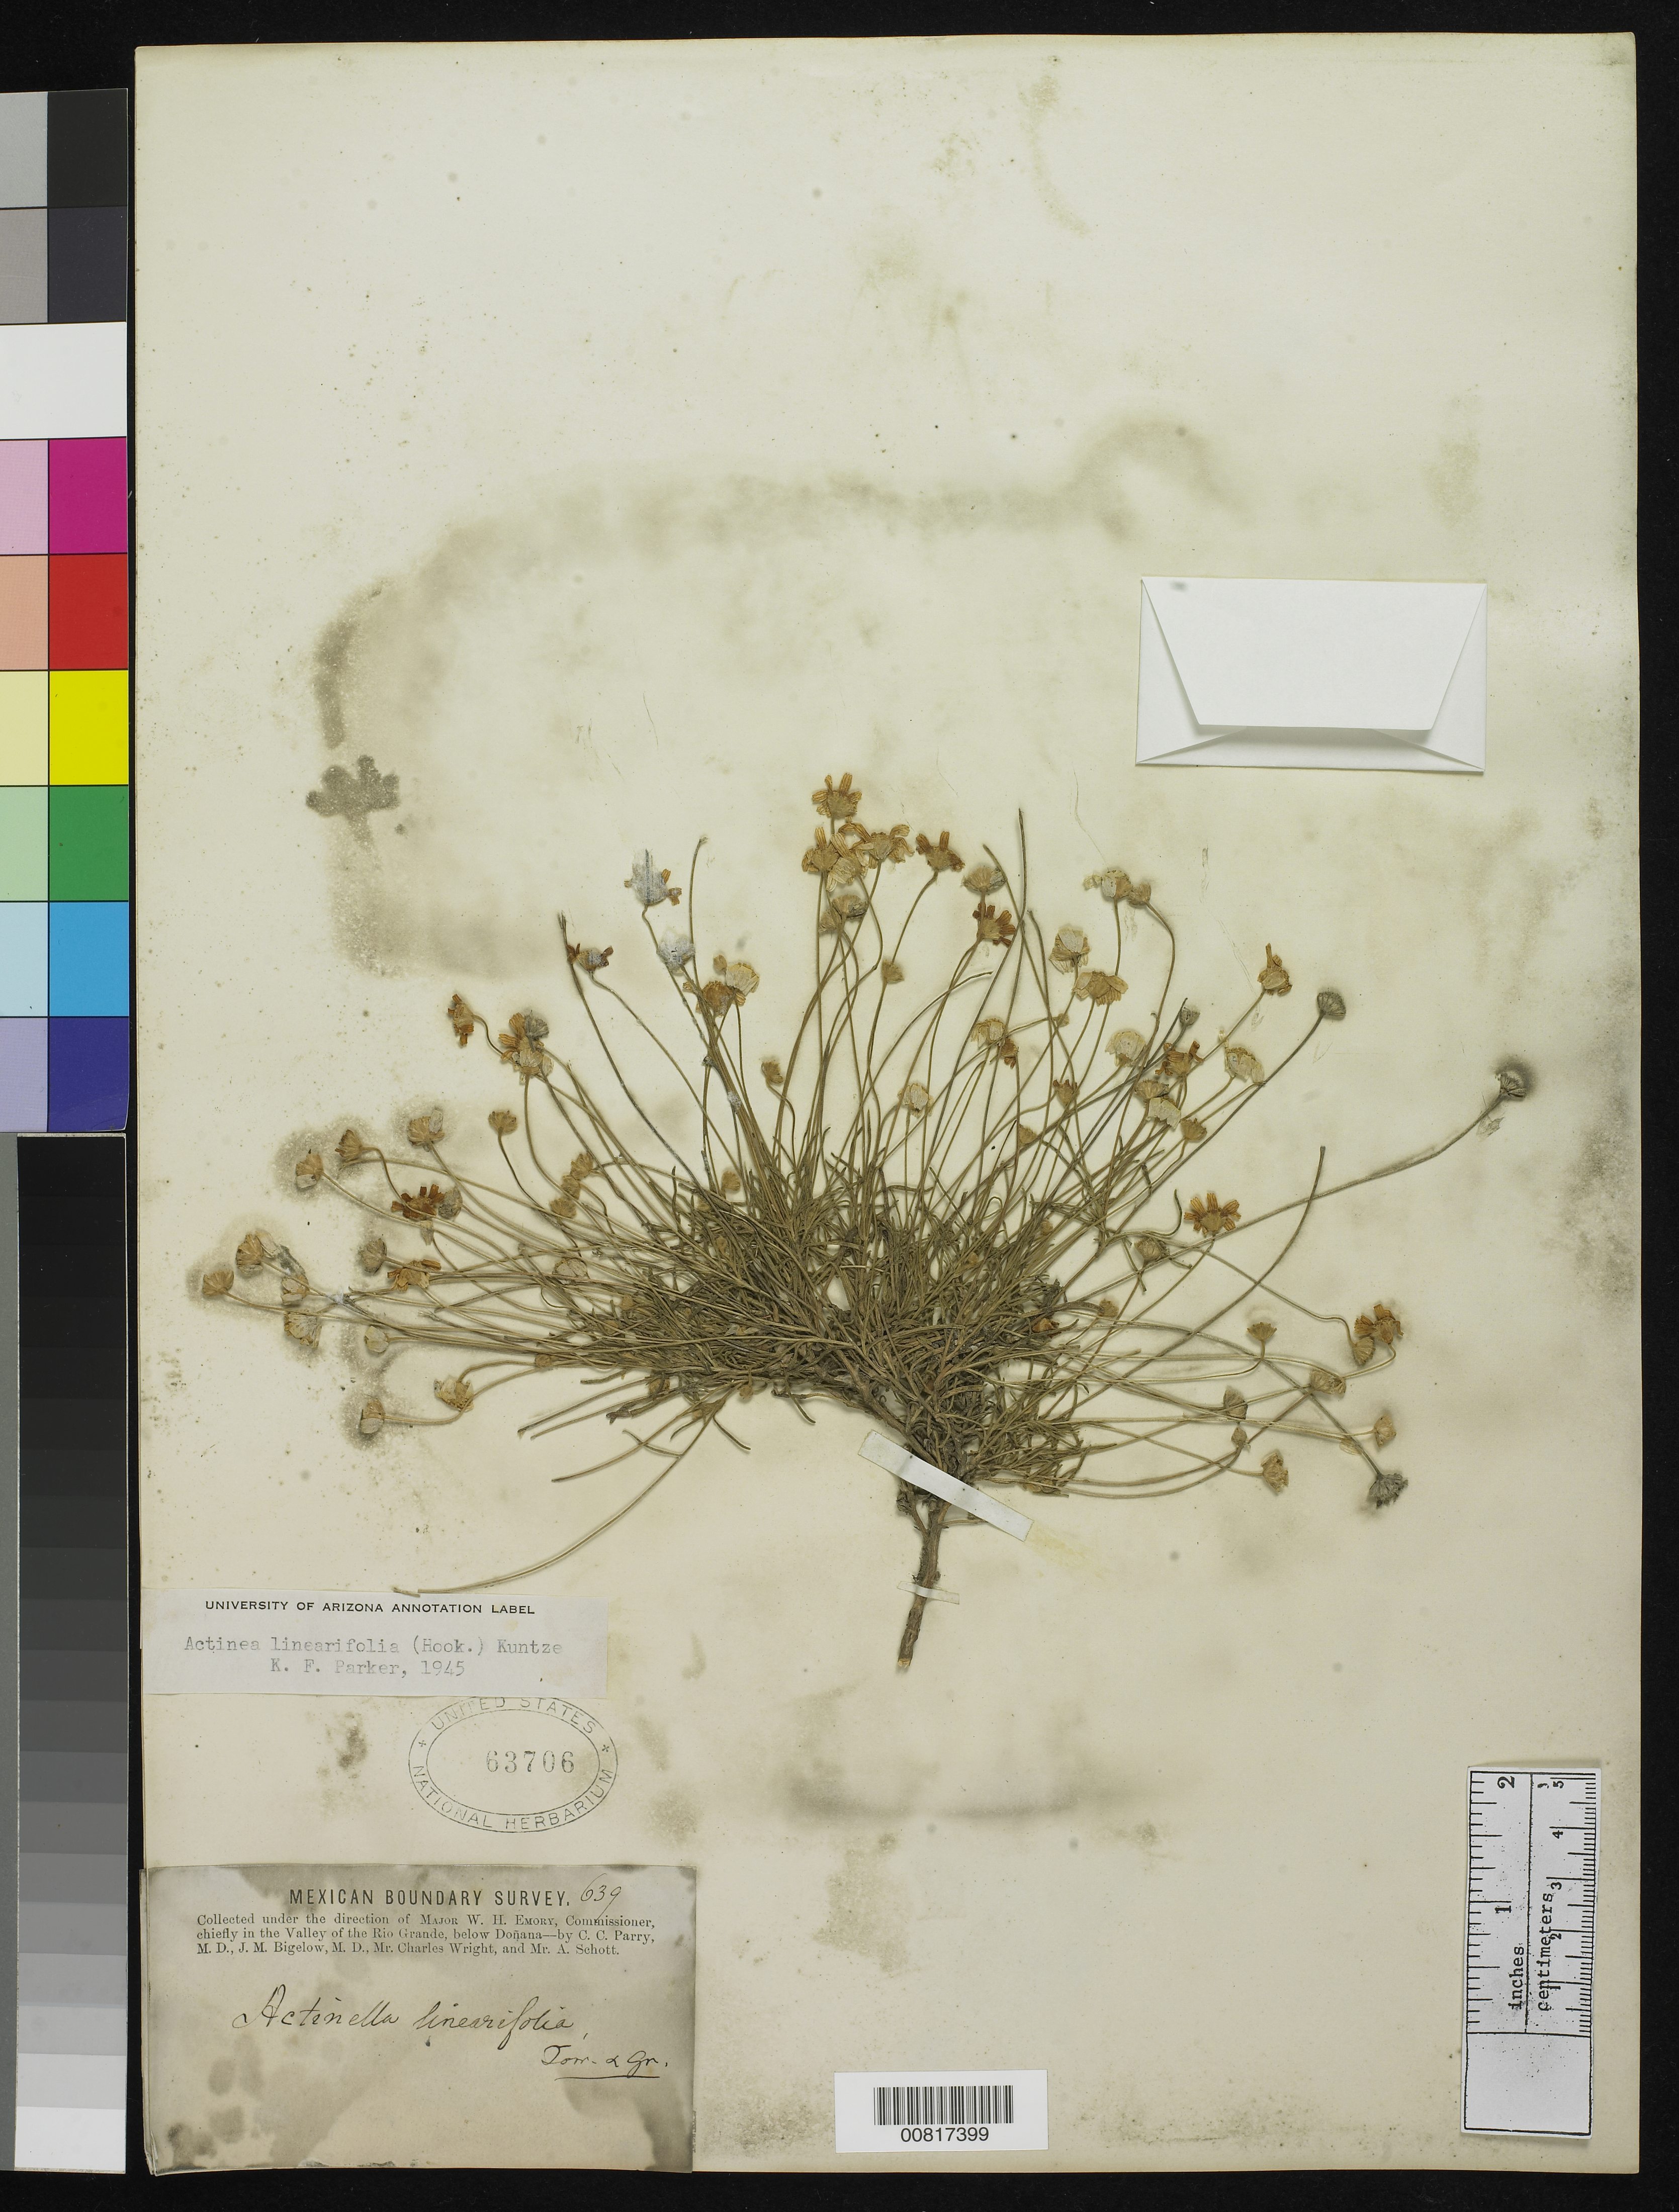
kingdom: Plantae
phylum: Tracheophyta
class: Magnoliopsida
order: Asterales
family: Asteraceae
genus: Actinea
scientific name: Actinea linearifolia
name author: (Hook.) Kuntze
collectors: C. C. Parry, J. M. Bigelow, C. Wright & A. C. V. Schott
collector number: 639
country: United States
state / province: New Mexico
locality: Valley of the Rio Grande, below Doñana, New Mexico.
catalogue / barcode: US 63706